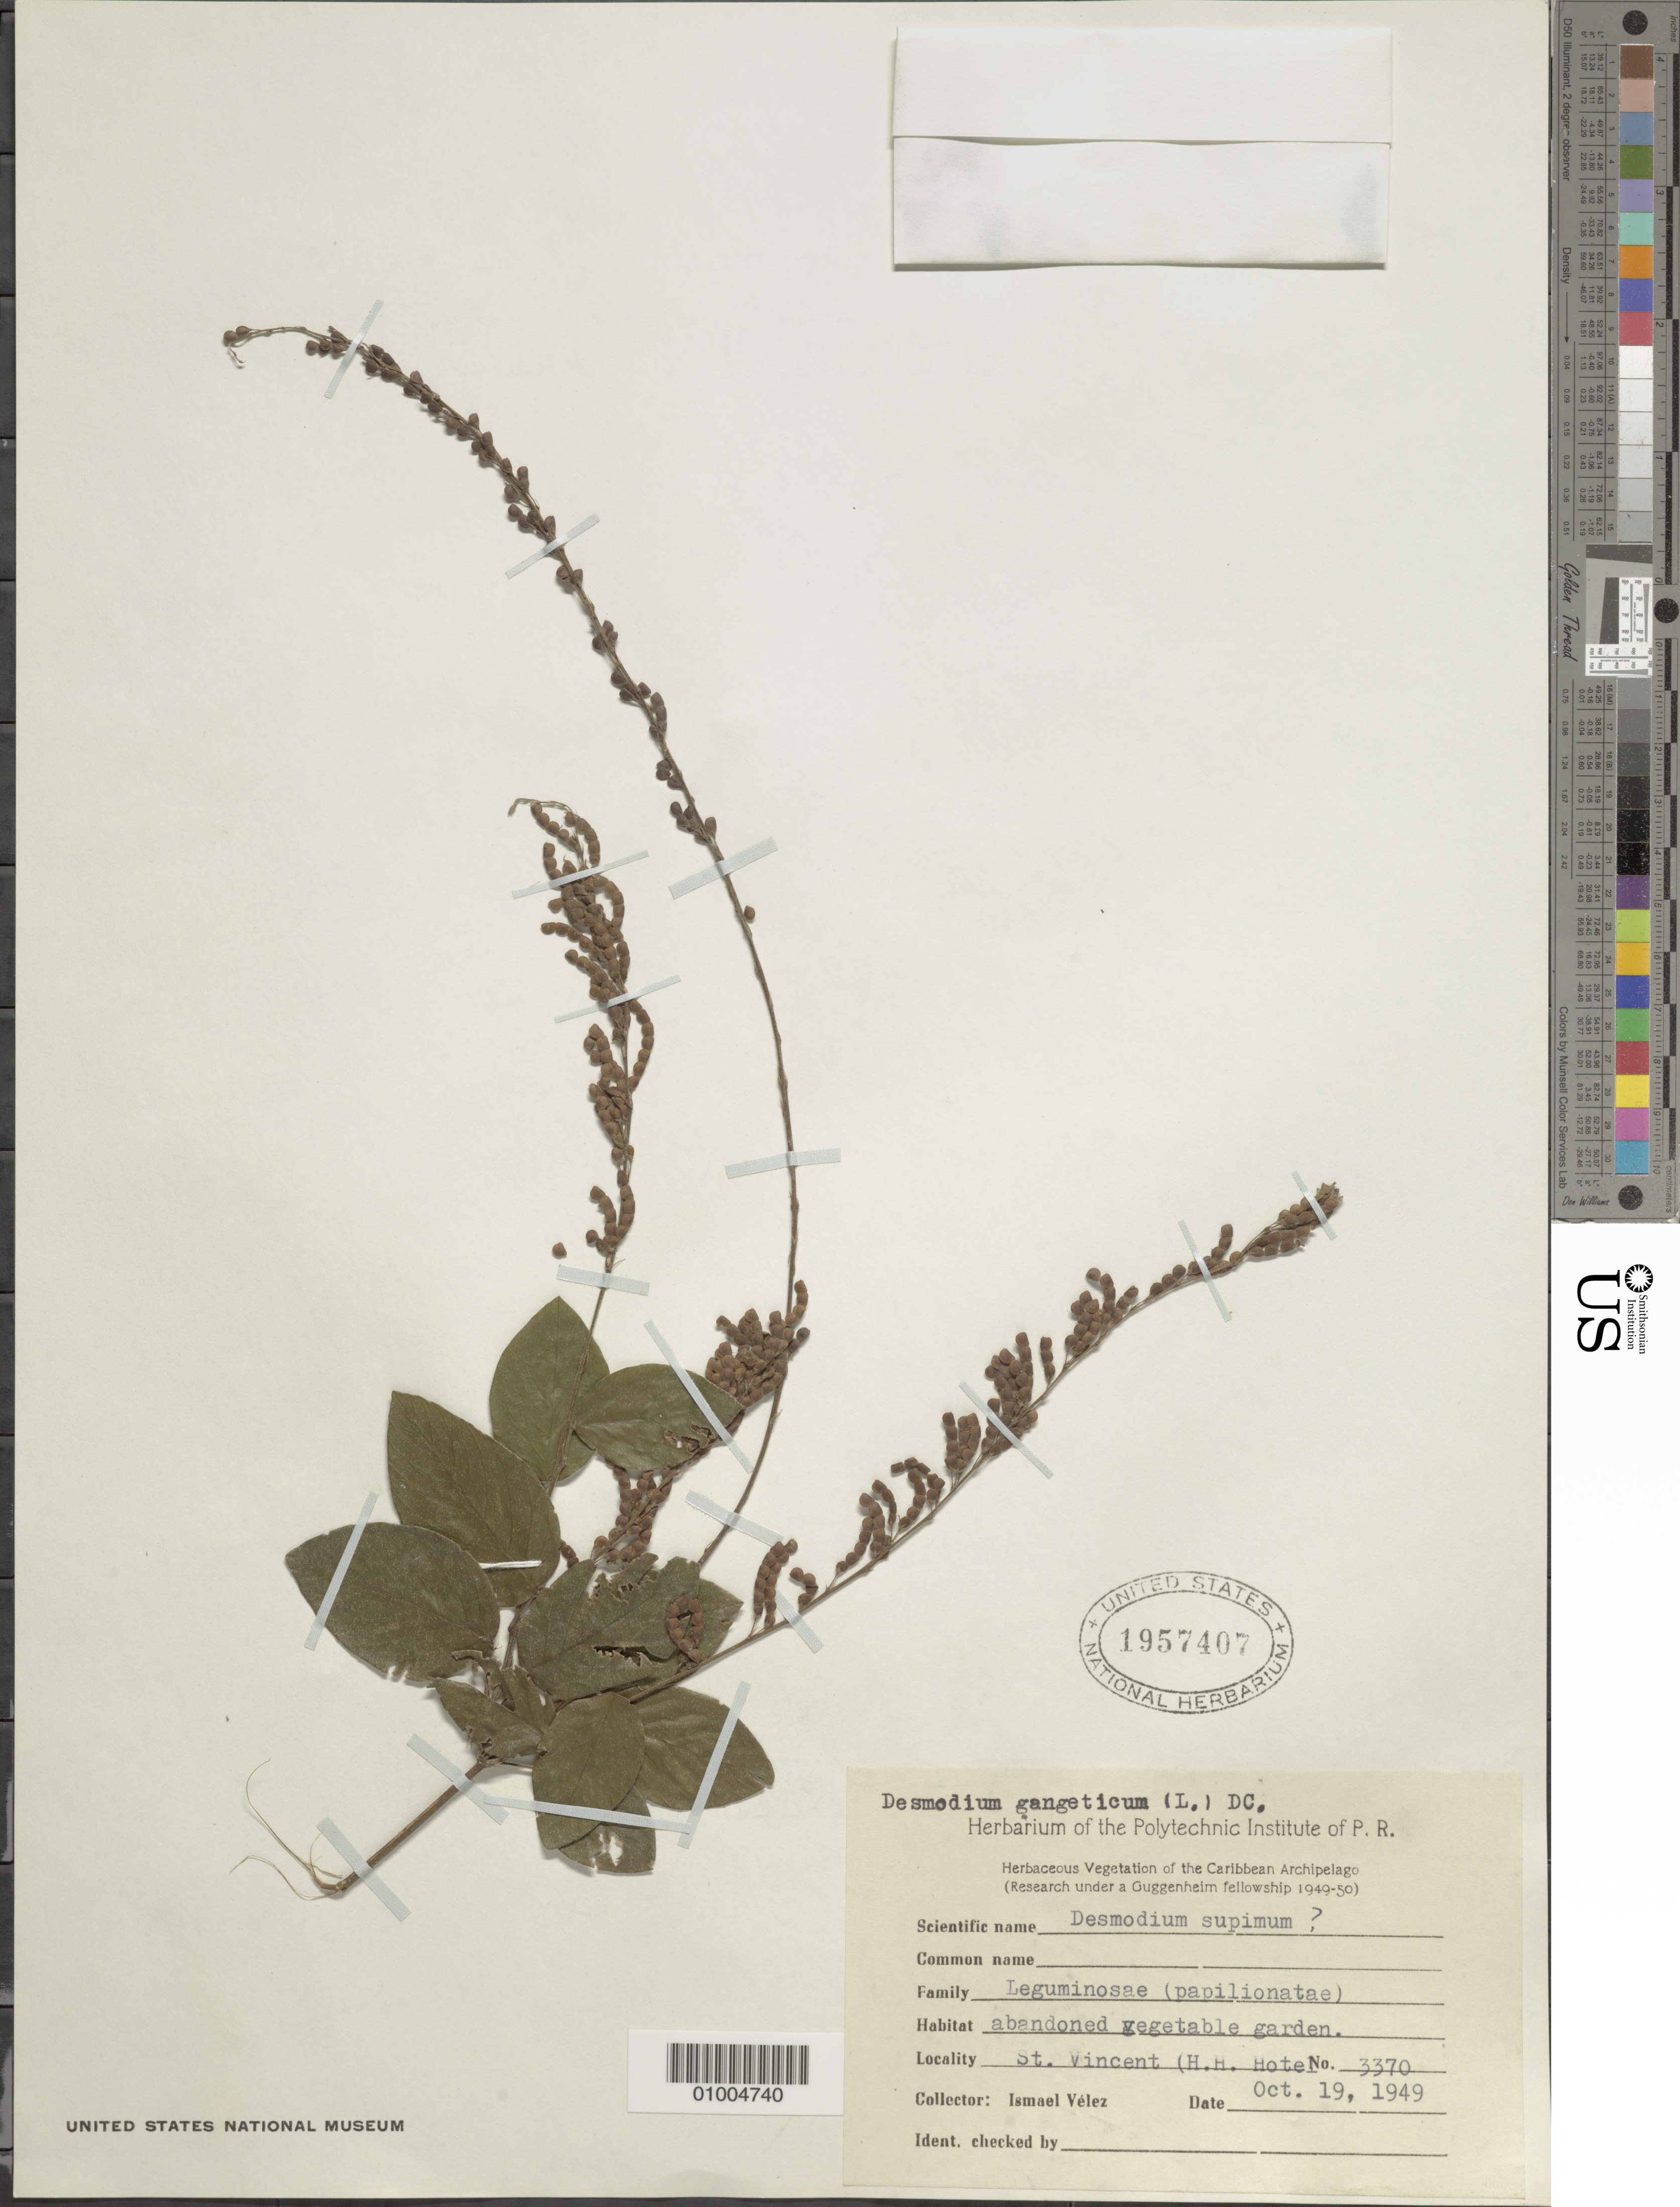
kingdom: Plantae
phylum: Tracheophyta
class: Magnoliopsida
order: Fabales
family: Fabaceae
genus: Desmodium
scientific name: Desmodium gangeticum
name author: (L.) DC.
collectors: I. Velez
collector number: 3370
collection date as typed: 19 Oct 1949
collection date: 1949-10-19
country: St. Vincent - Grenadines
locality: abandoned vegetable garden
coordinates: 0 N, 0 E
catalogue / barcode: US 1957407